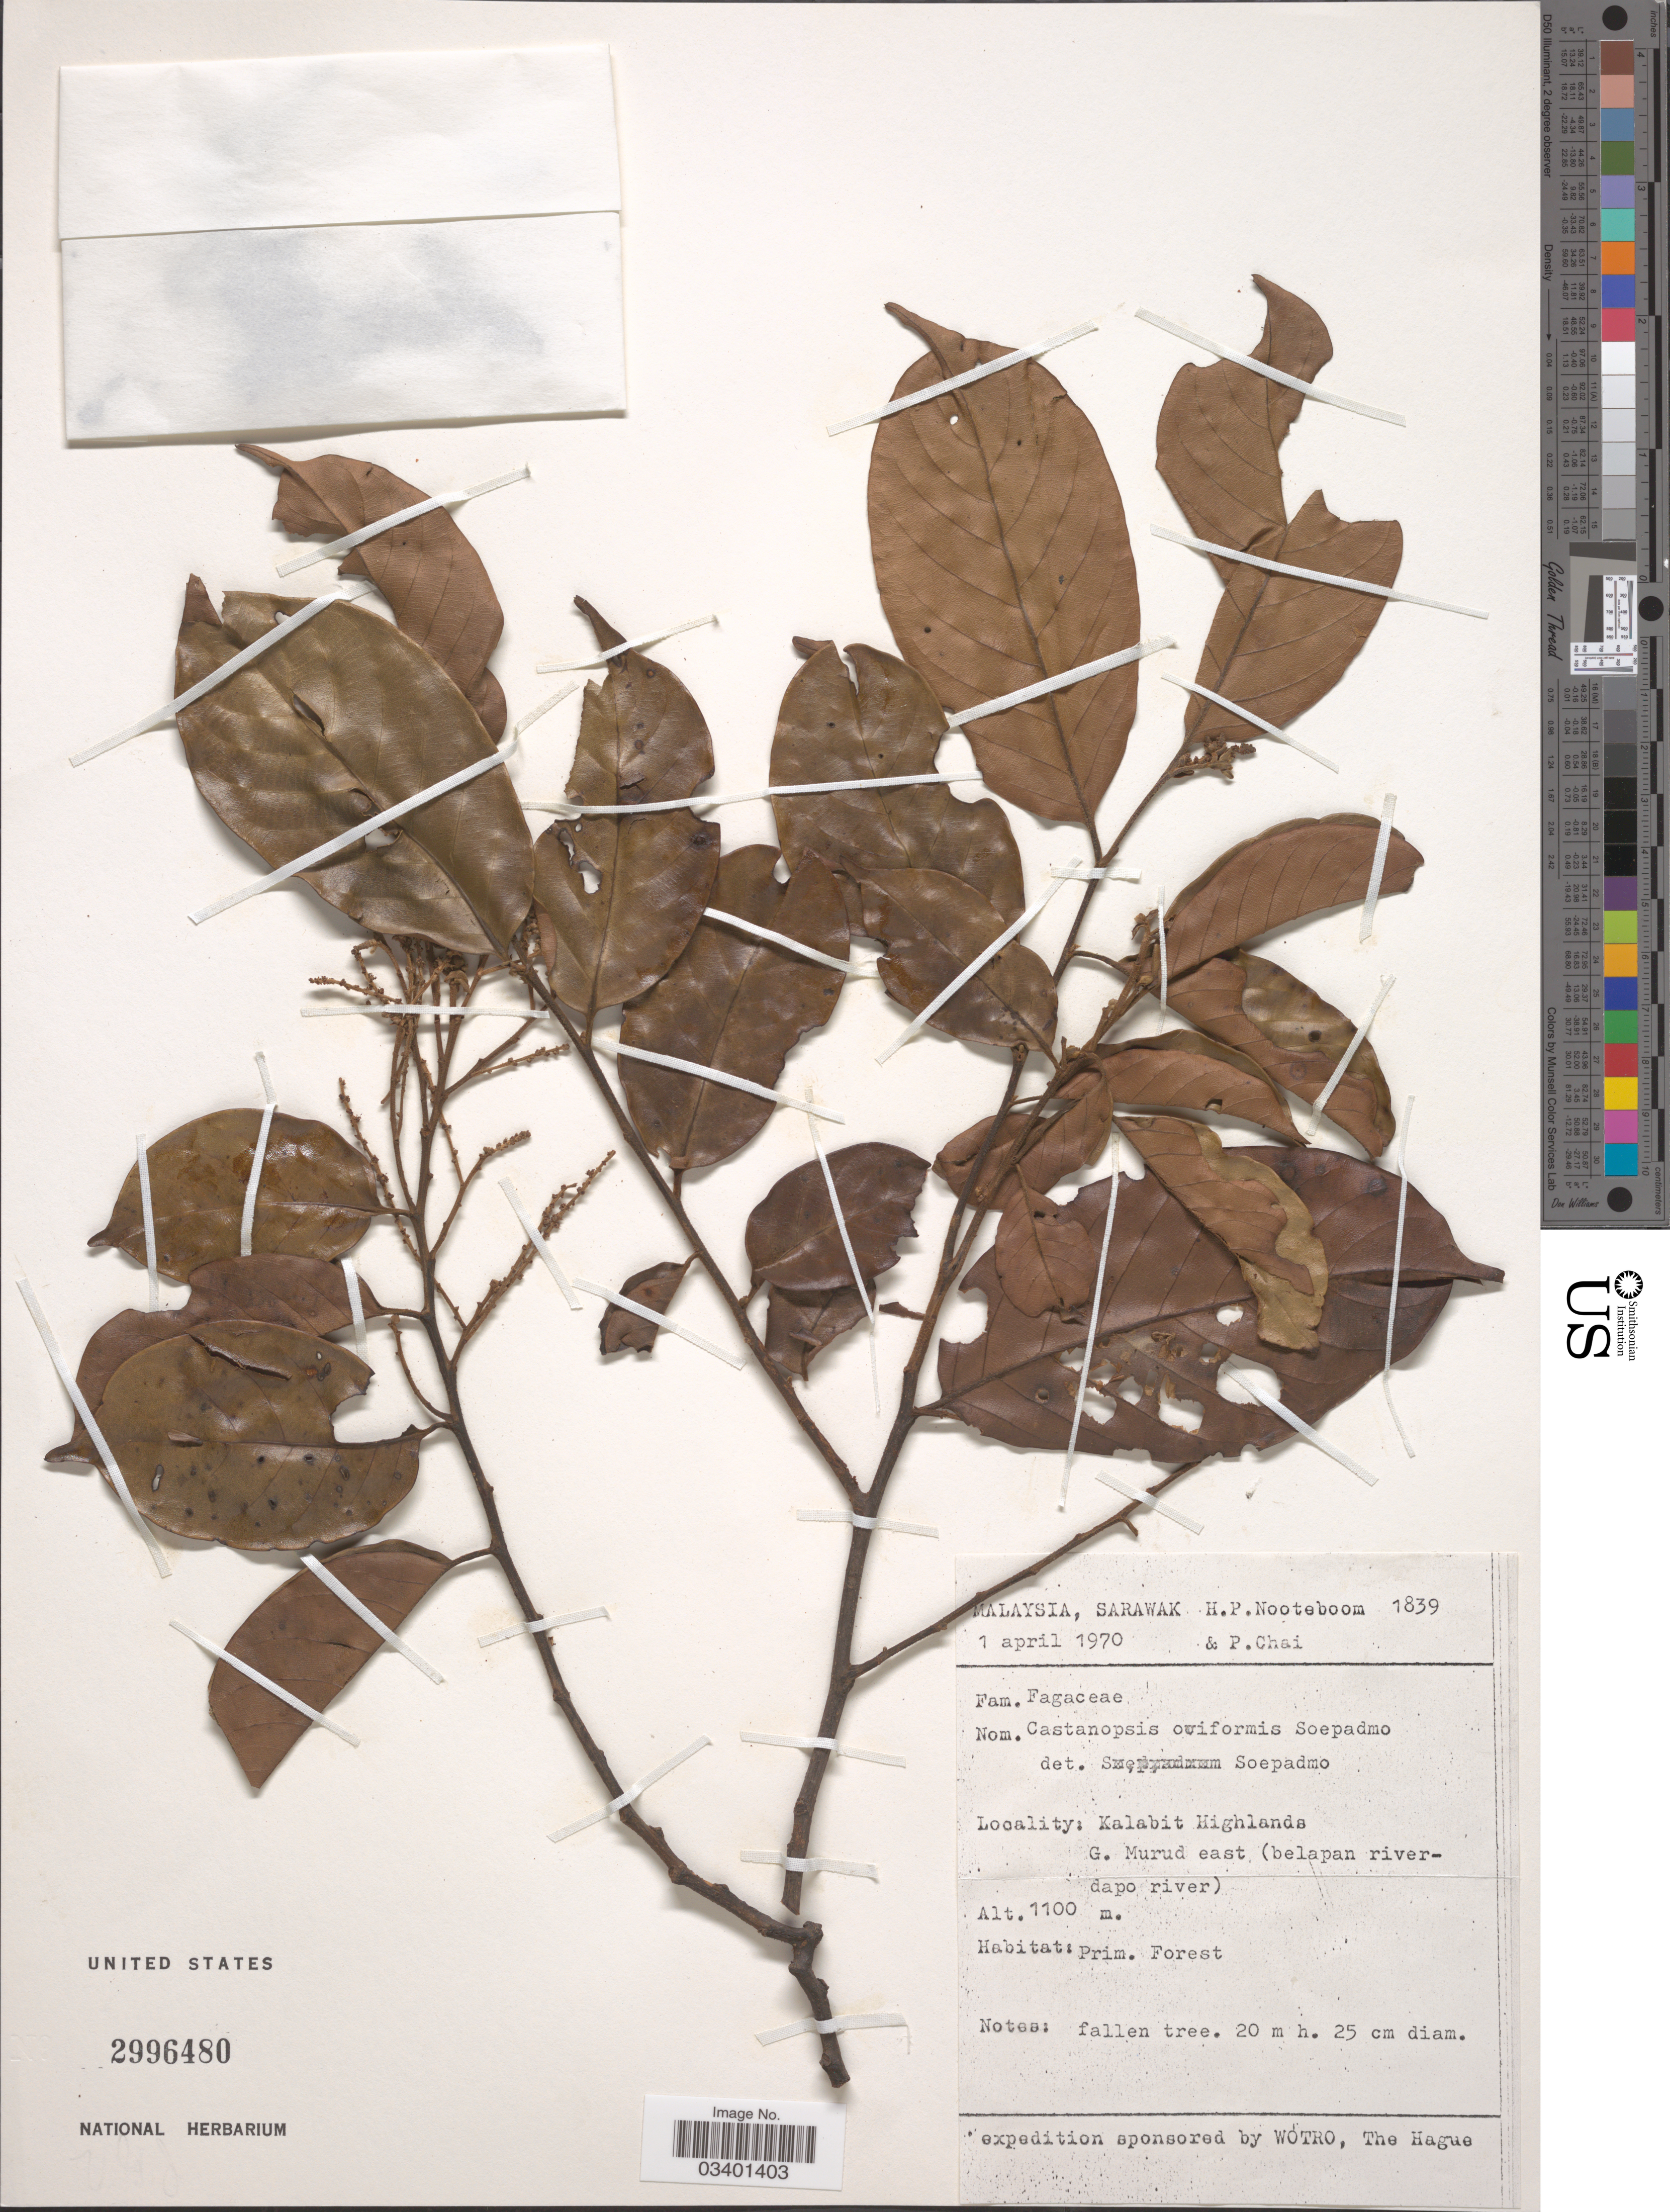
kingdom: Plantae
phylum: Tracheophyta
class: Magnoliopsida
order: Fagales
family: Fagaceae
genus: Castanopsis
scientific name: Castanopsis oviformis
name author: Soepadmo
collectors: H. P. Nooteboom & P. Chai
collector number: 1839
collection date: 1970-04-01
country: Malaysia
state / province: Sarawak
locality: Kalabit Highlands. G. Murud east (belapan riverdapo river).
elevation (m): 1100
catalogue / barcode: US 2996480